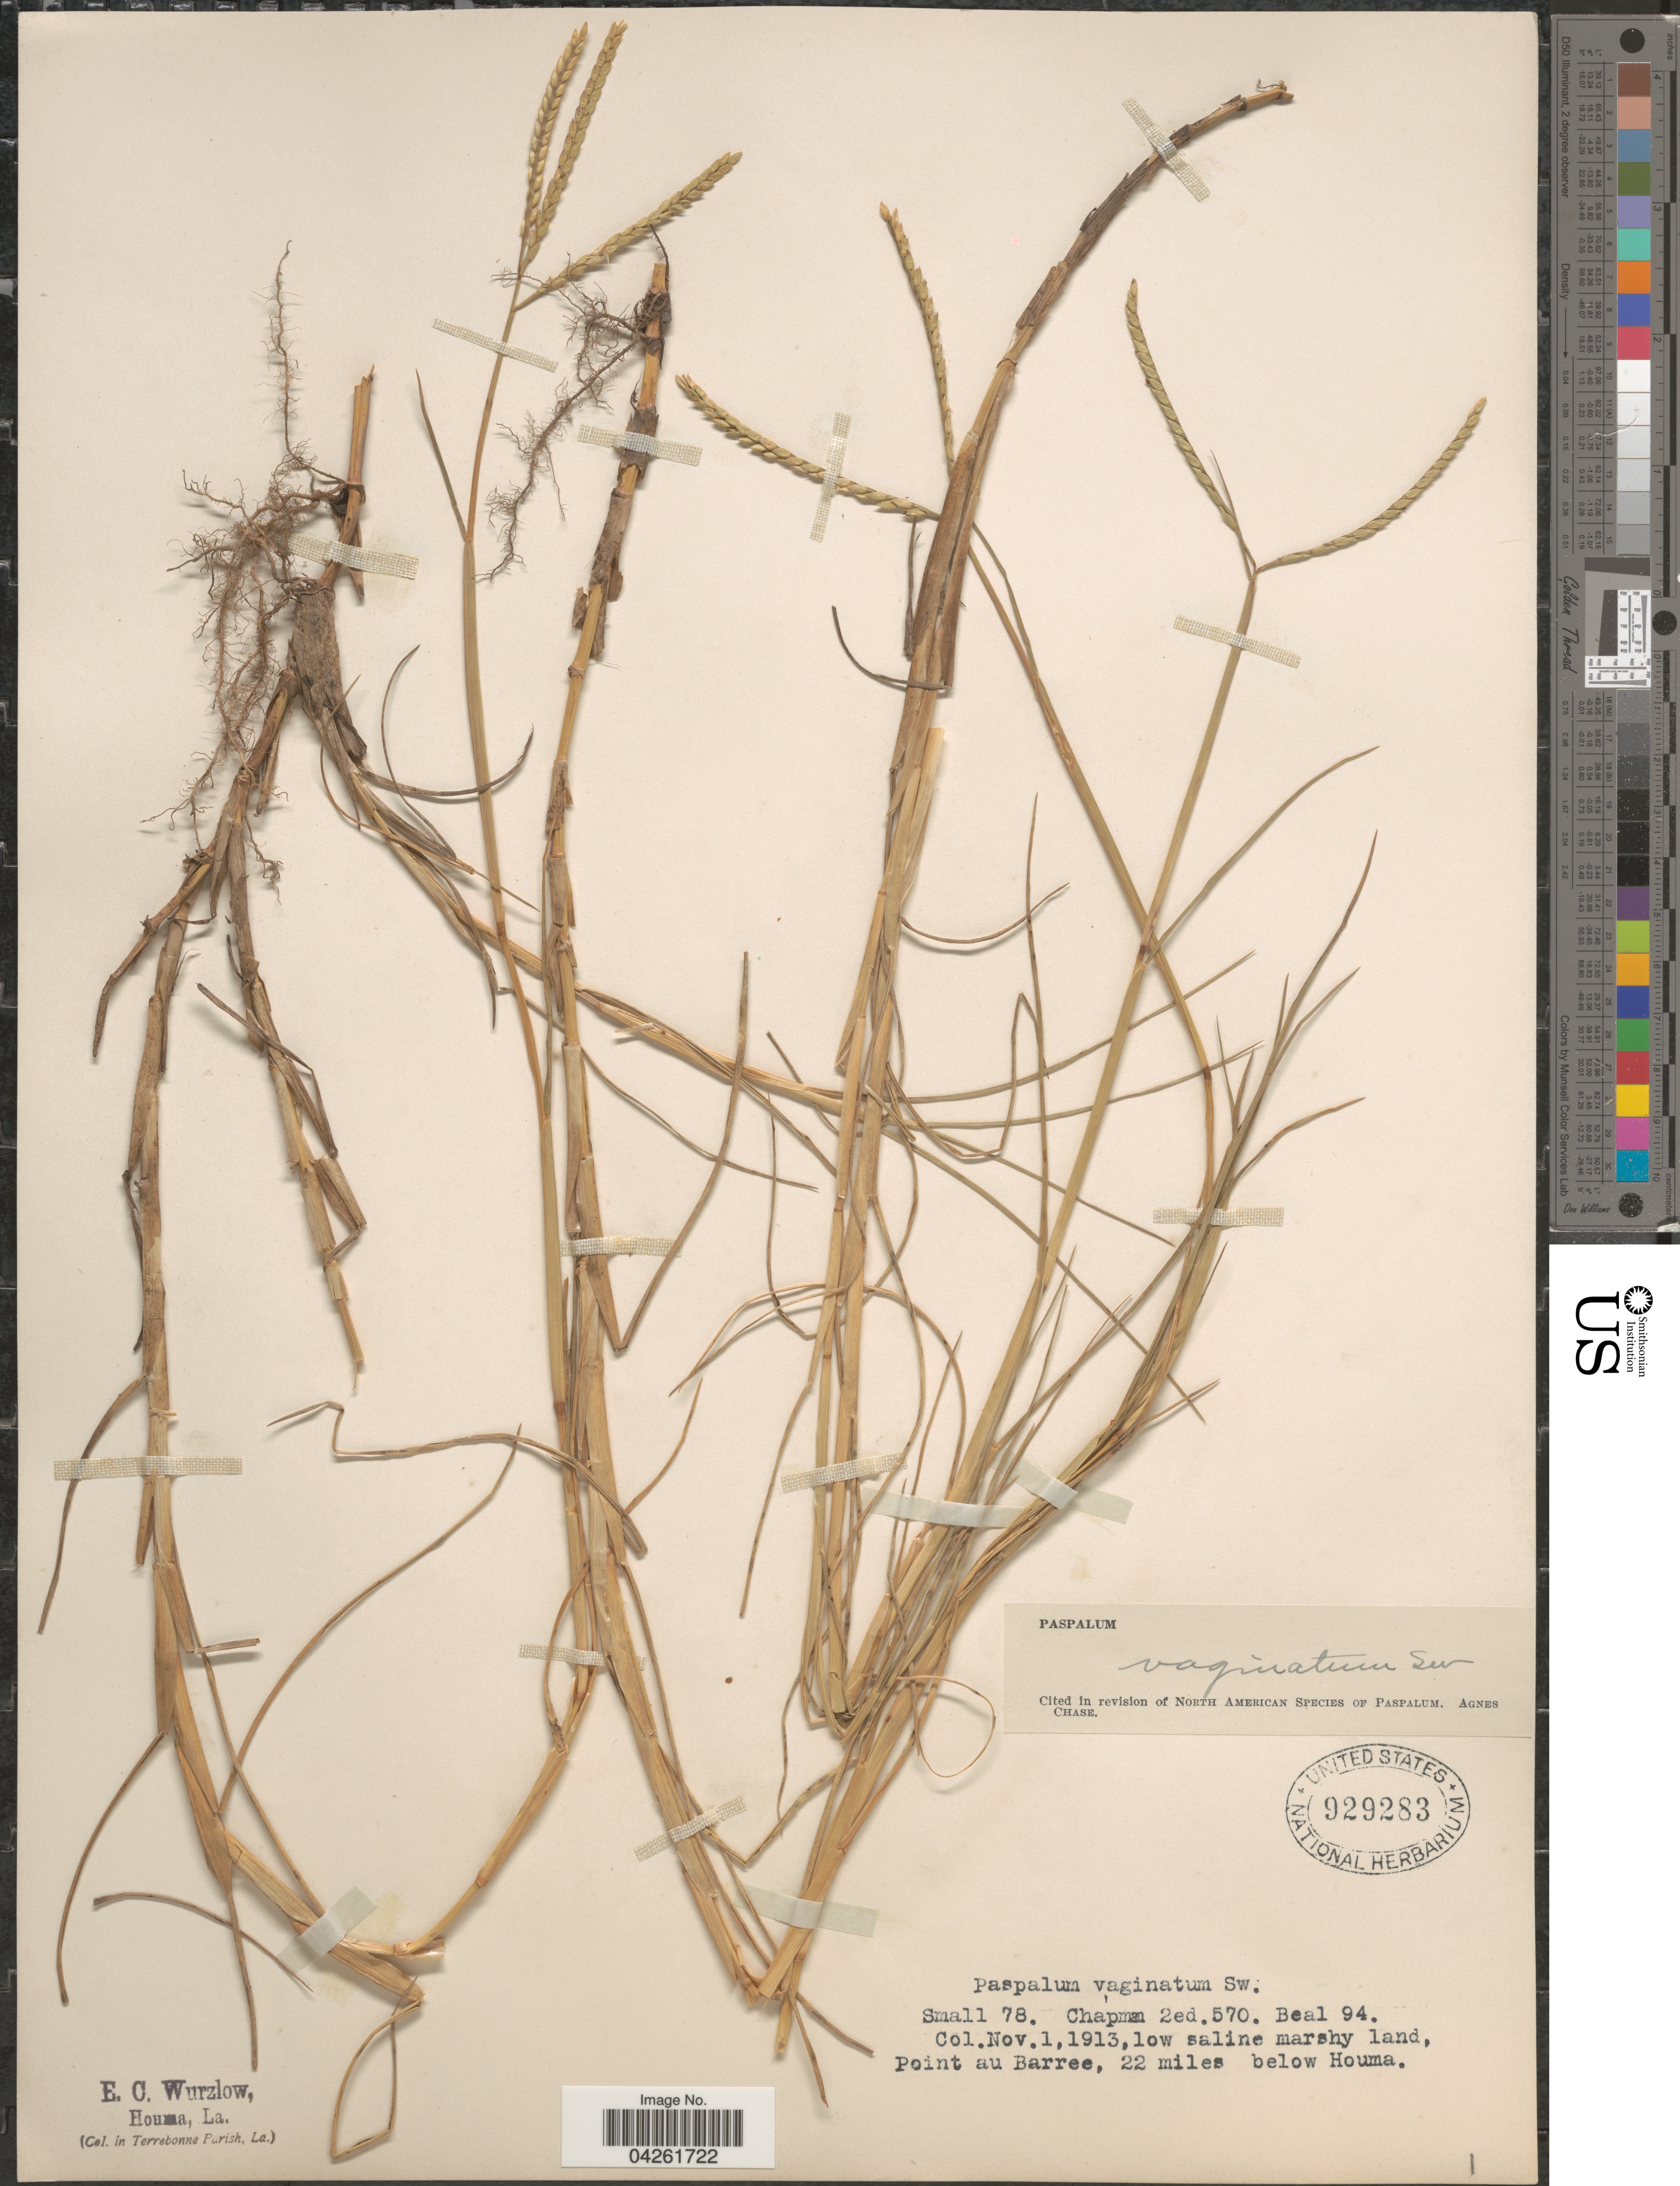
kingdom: Plantae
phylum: Tracheophyta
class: Liliopsida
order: Poales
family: Poaceae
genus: Paspalum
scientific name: Paspalum distichum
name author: L.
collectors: E. Wurzlow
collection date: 1913-11-01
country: United States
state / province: Louisiana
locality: Low saline marshy land, Point au Barree, 22 miles below Houma. Terrebonne Parish.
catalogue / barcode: US 929283